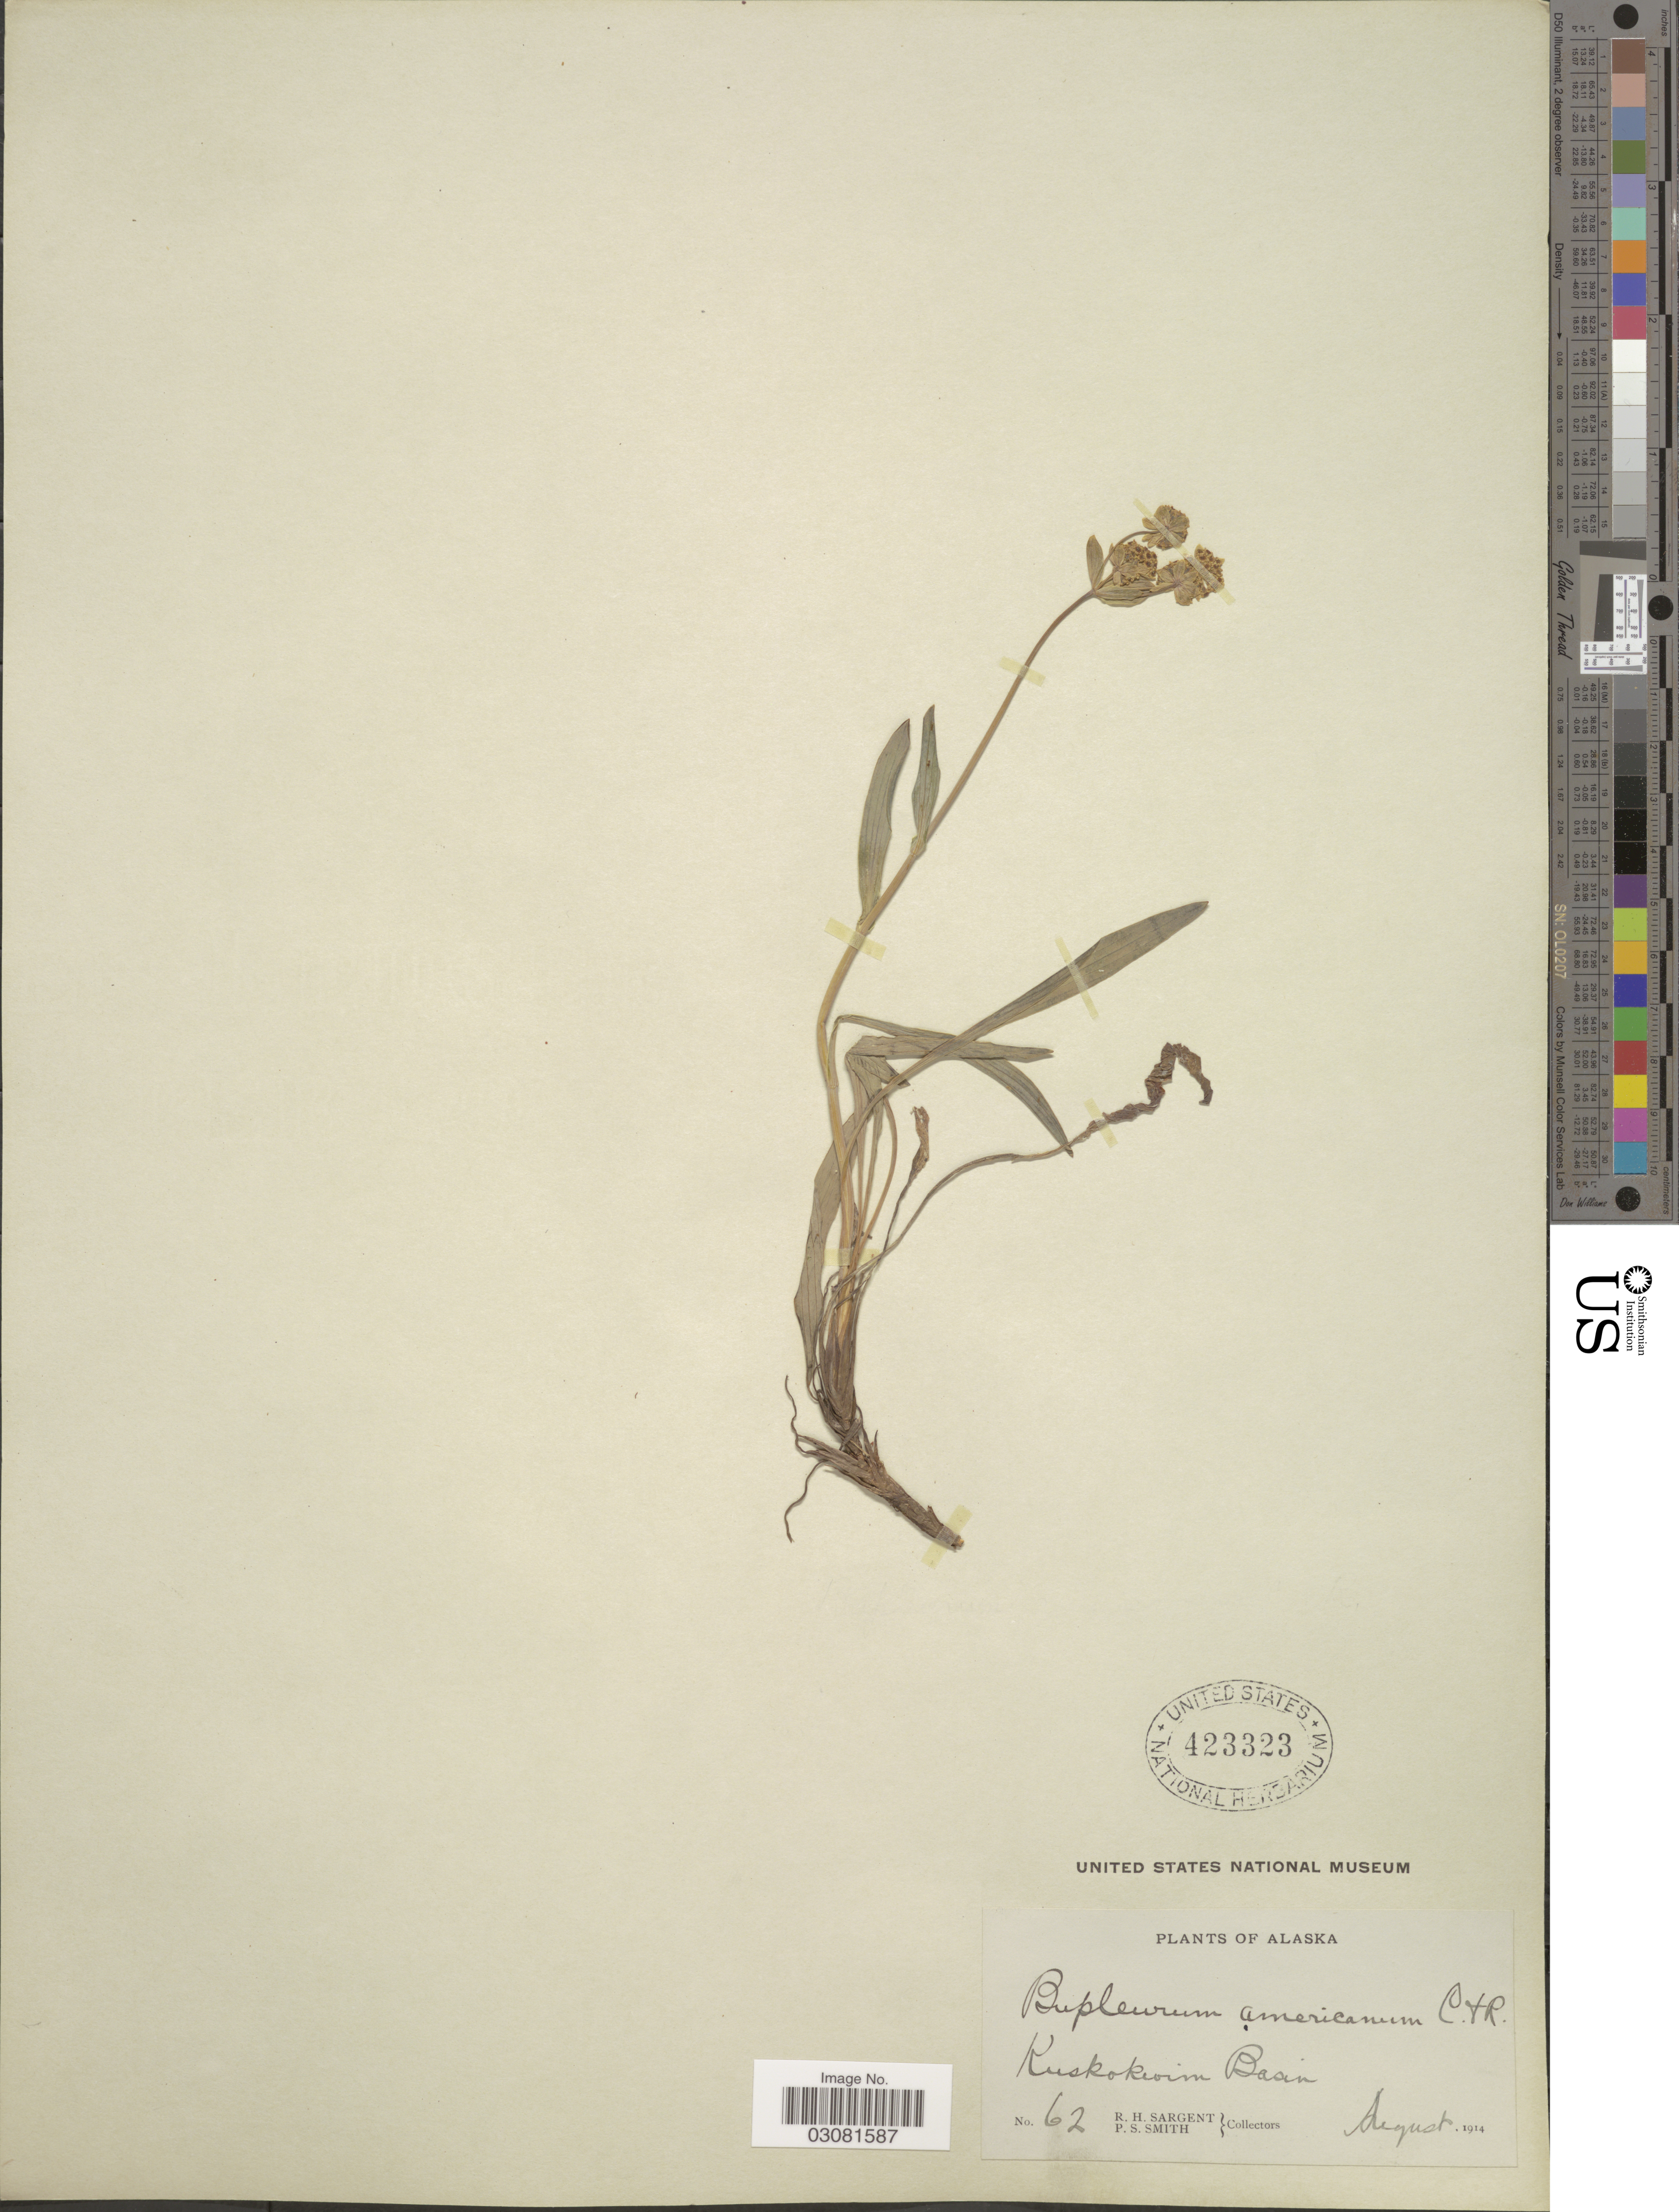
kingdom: Plantae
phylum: Tracheophyta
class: Magnoliopsida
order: Apiales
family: Apiaceae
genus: Bupleurum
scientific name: Bupleurum americanum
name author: J.M. Coult. & Rose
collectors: R. Sargent & P. Smith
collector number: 62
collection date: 1914-08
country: United States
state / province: Alaska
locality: Kuskokwim Basin.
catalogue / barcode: US 423323